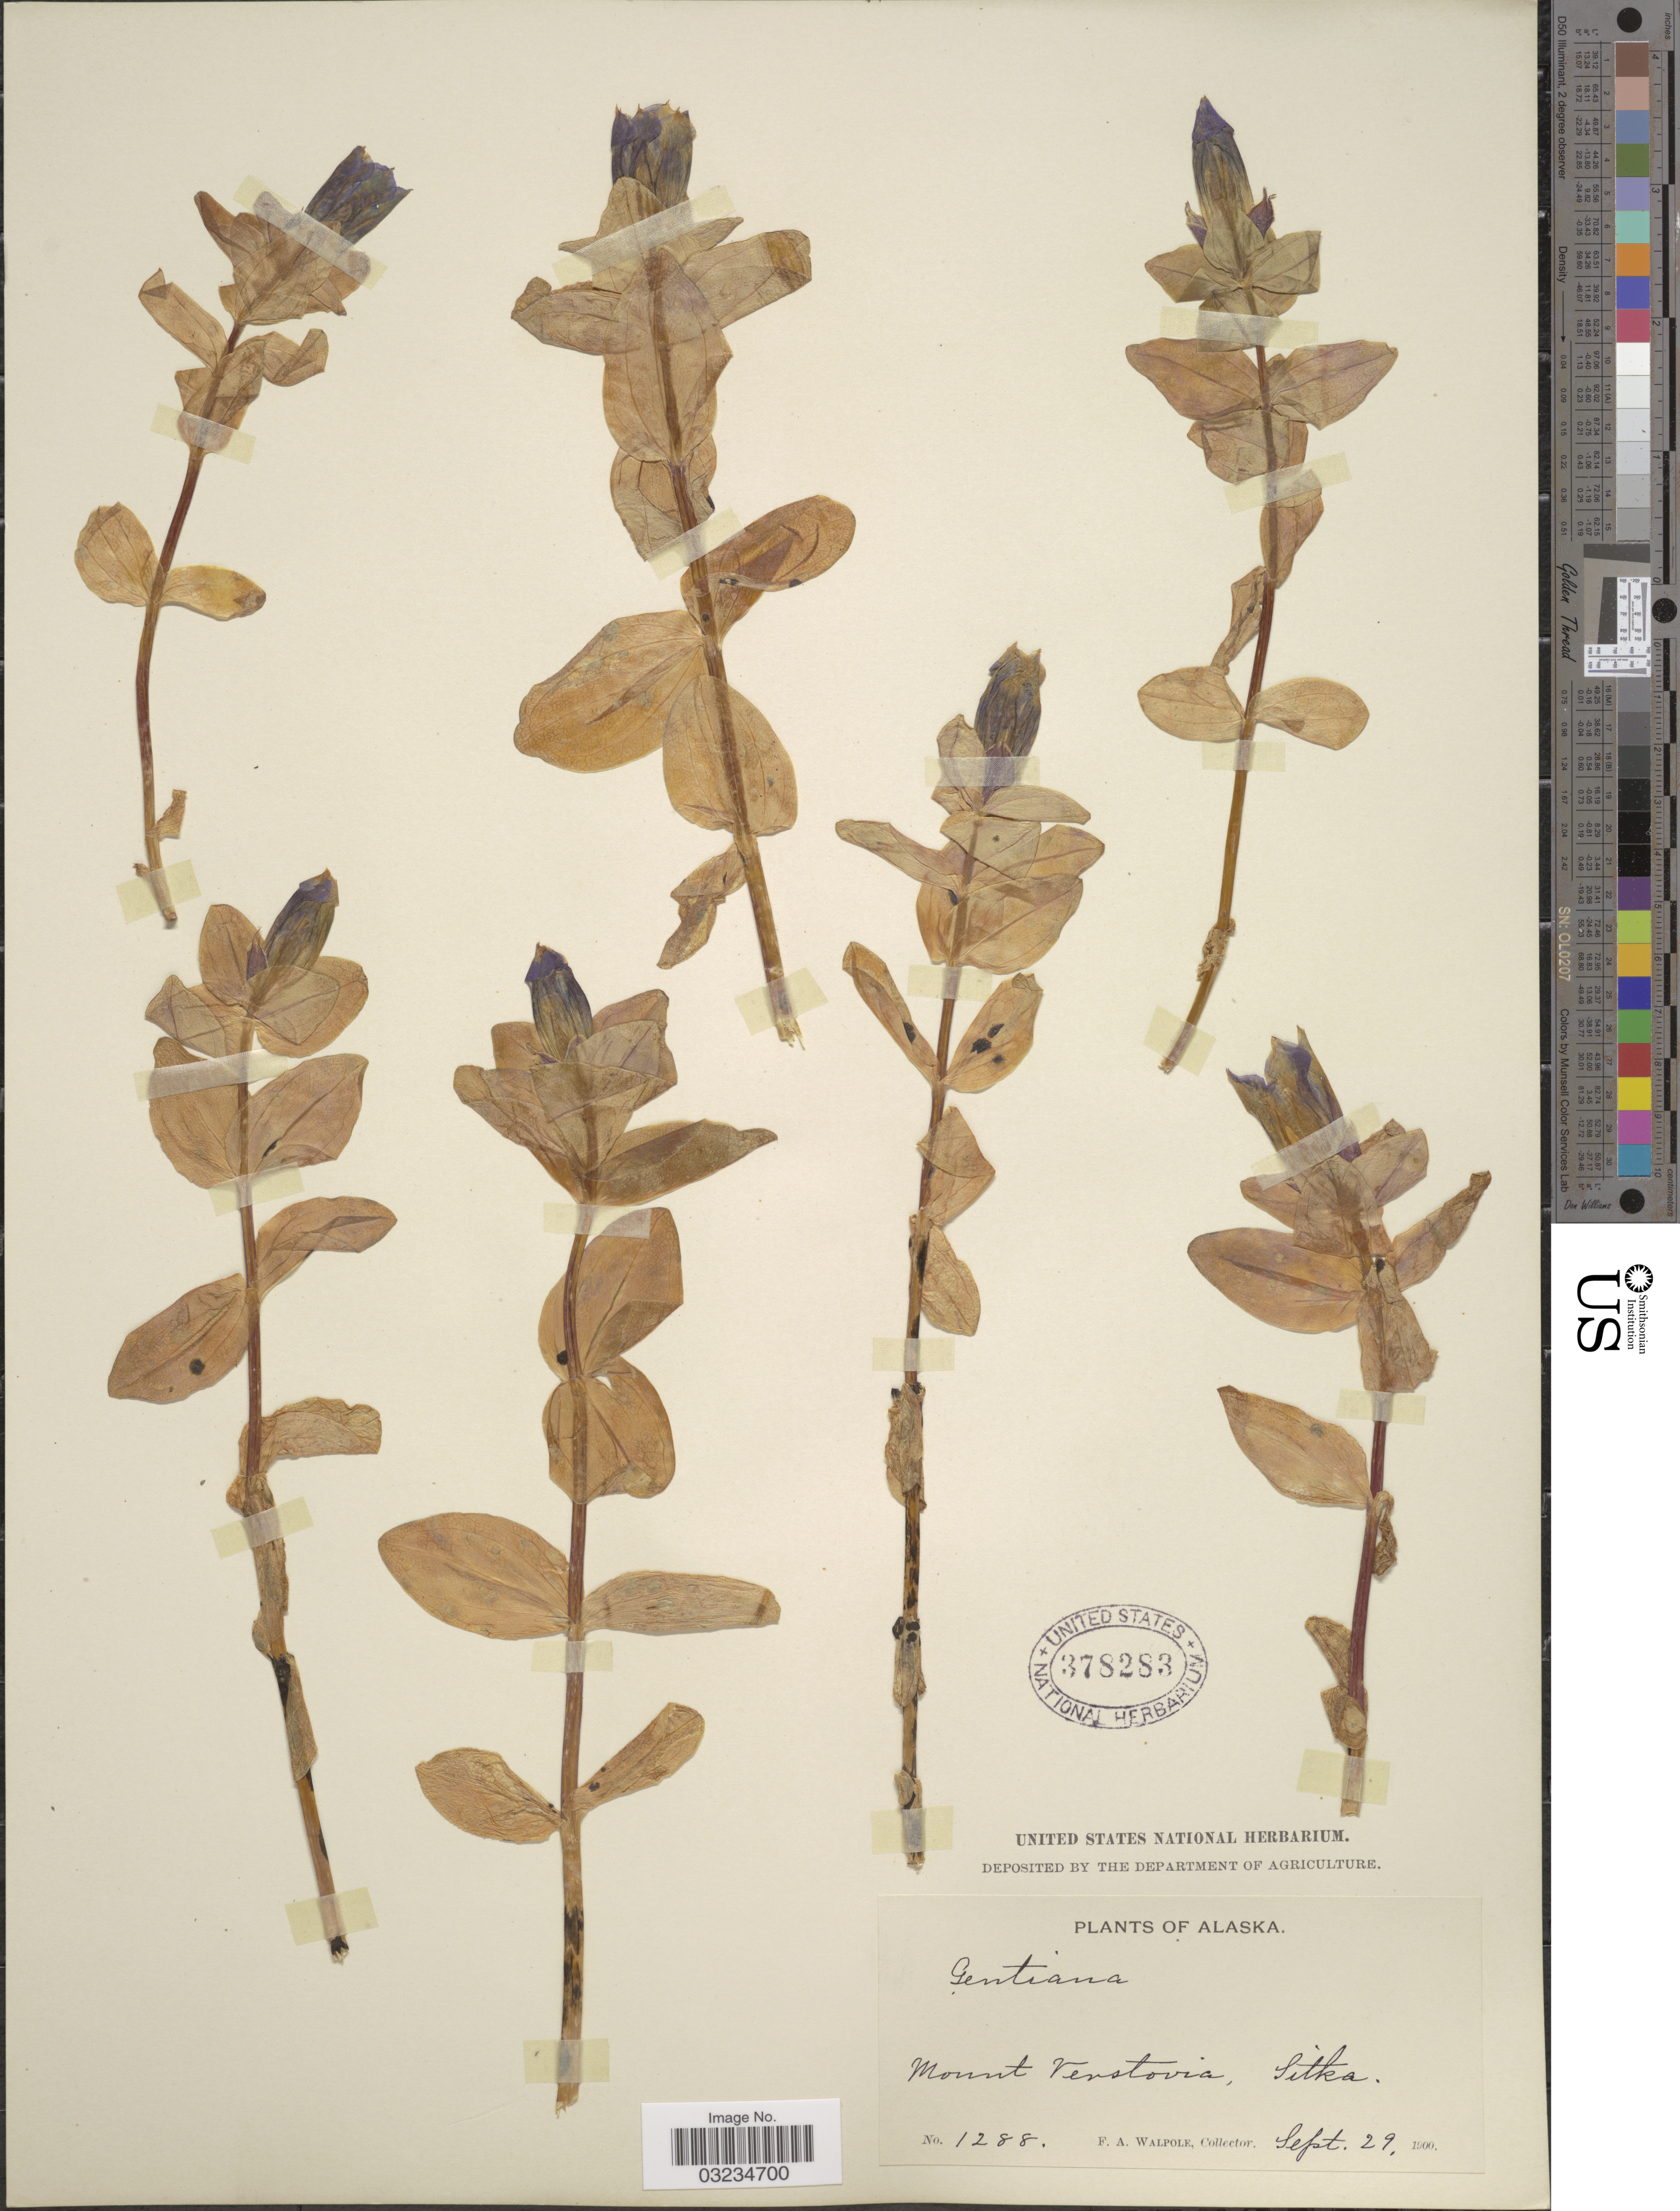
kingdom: Plantae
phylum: Tracheophyta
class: Magnoliopsida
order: Gentianales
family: Gentianaceae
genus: Gentiana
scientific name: Gentiana platypetala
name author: Griseb.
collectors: F. Walpole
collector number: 1288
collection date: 1900-09-29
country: United States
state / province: Alaska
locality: Mount Verstovia, Sitka.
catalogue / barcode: US 378283